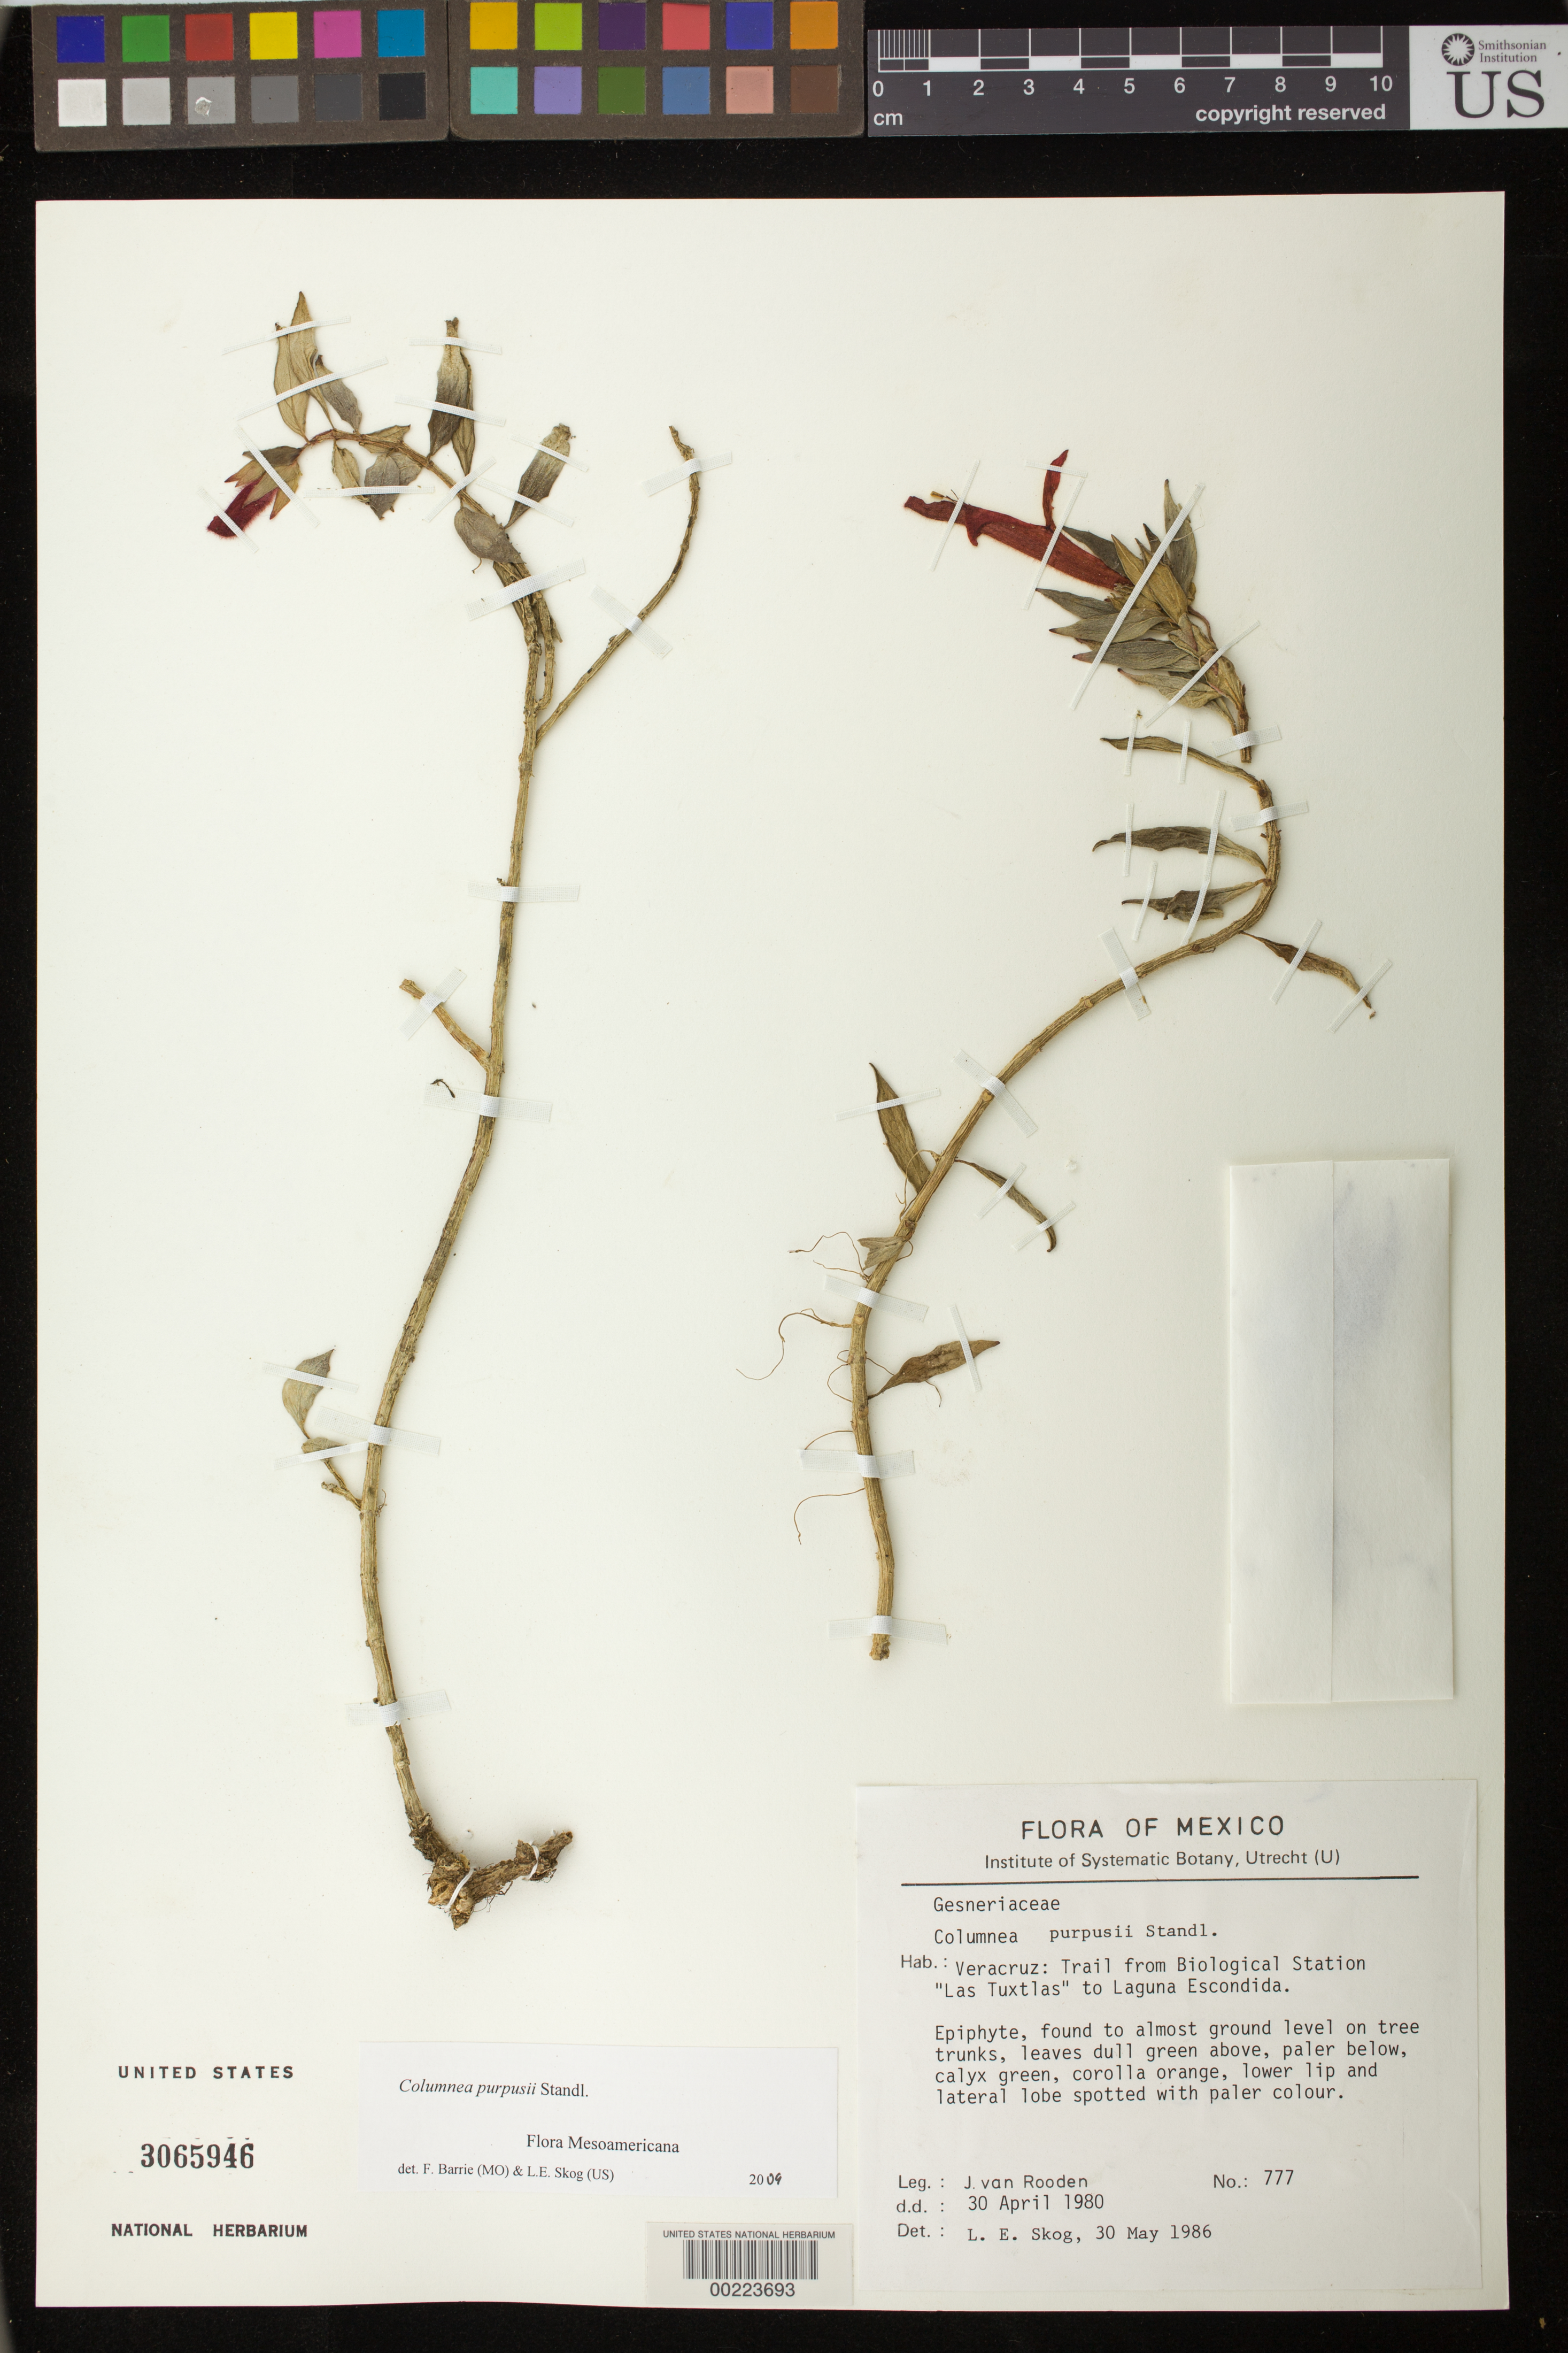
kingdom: Plantae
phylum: Tracheophyta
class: Magnoliopsida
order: Lamiales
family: Gesneriaceae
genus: Columnea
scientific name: Columnea purpusii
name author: Standl.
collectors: J. Van Rooden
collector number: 777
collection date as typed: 30 Apr 1980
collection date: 1980-04-30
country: Mexico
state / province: Veracruz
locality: Trail from Biological Station "Las Tuxtlas" to Laguna Escondida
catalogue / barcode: US 3065946